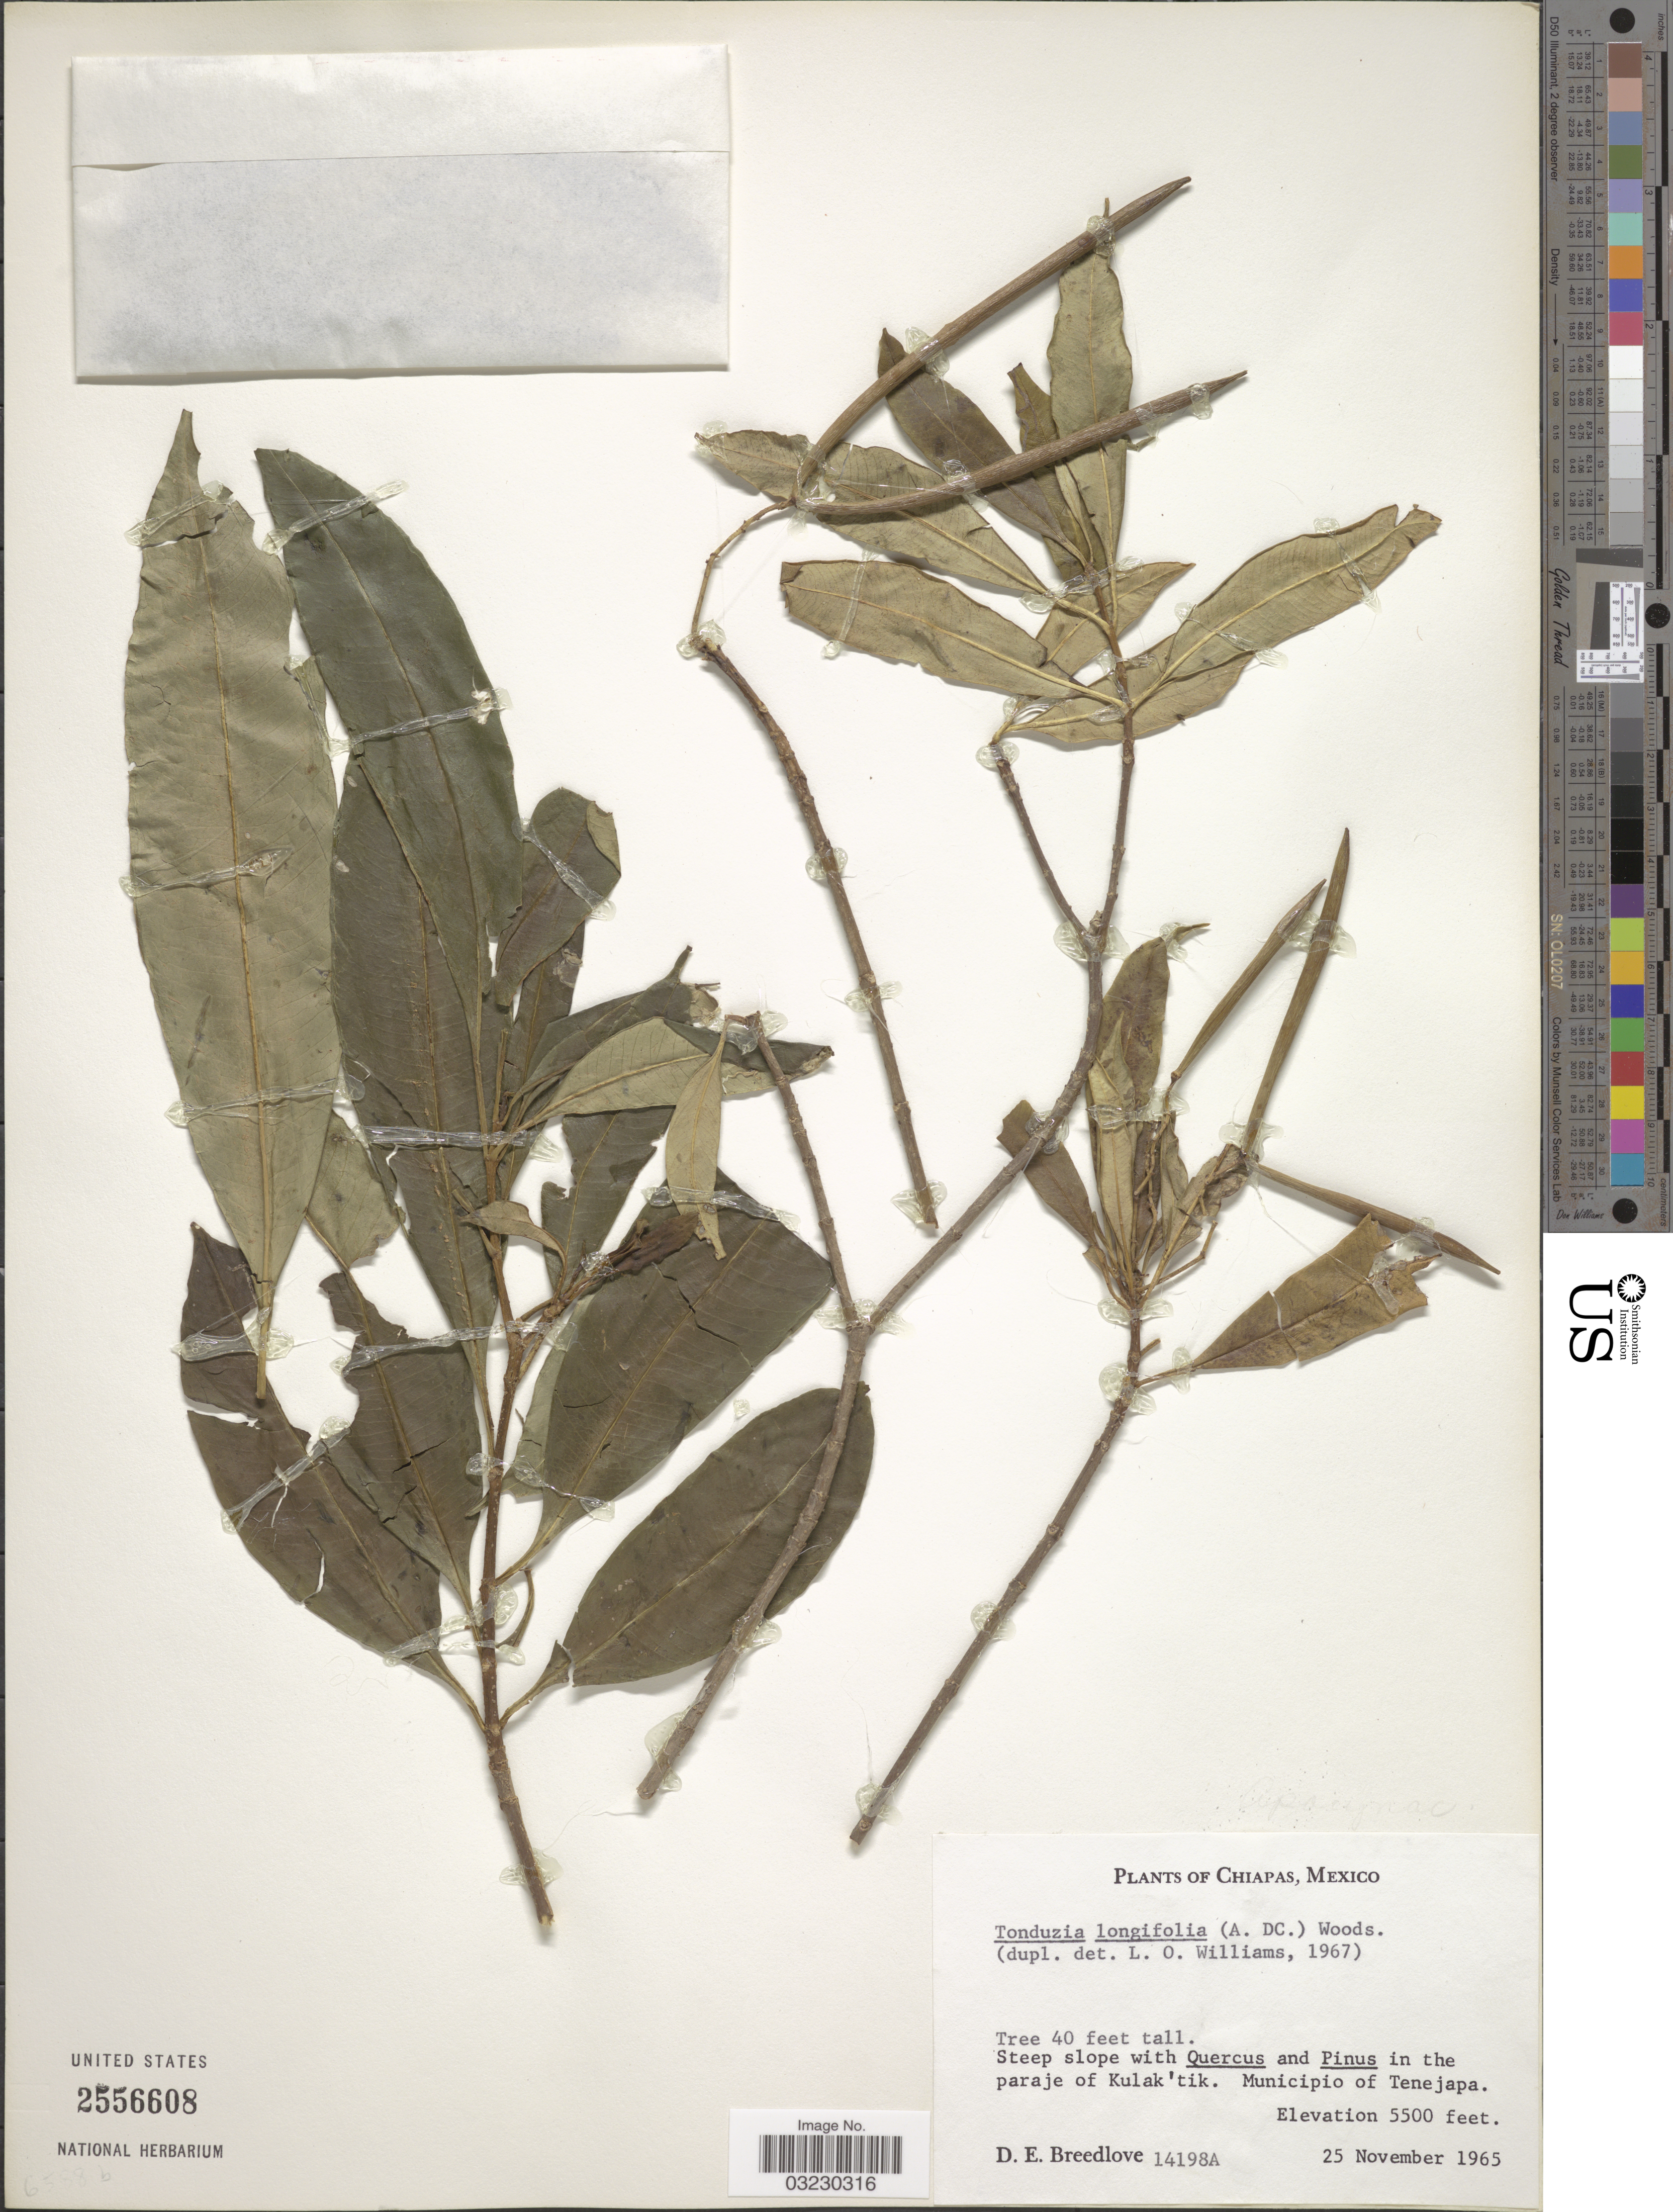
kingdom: Plantae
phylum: Tracheophyta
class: Magnoliopsida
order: Gentianales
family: Apocynaceae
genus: Tonduzia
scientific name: Tonduzia longifolia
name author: (A. DC.) Woodson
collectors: D. E. Breedlove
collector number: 14198A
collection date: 1965-11-25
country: Mexico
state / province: Chiapas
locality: In the paraje of Kulak'tik. Municipio of Tenejapa.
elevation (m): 1676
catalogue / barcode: US 2556608